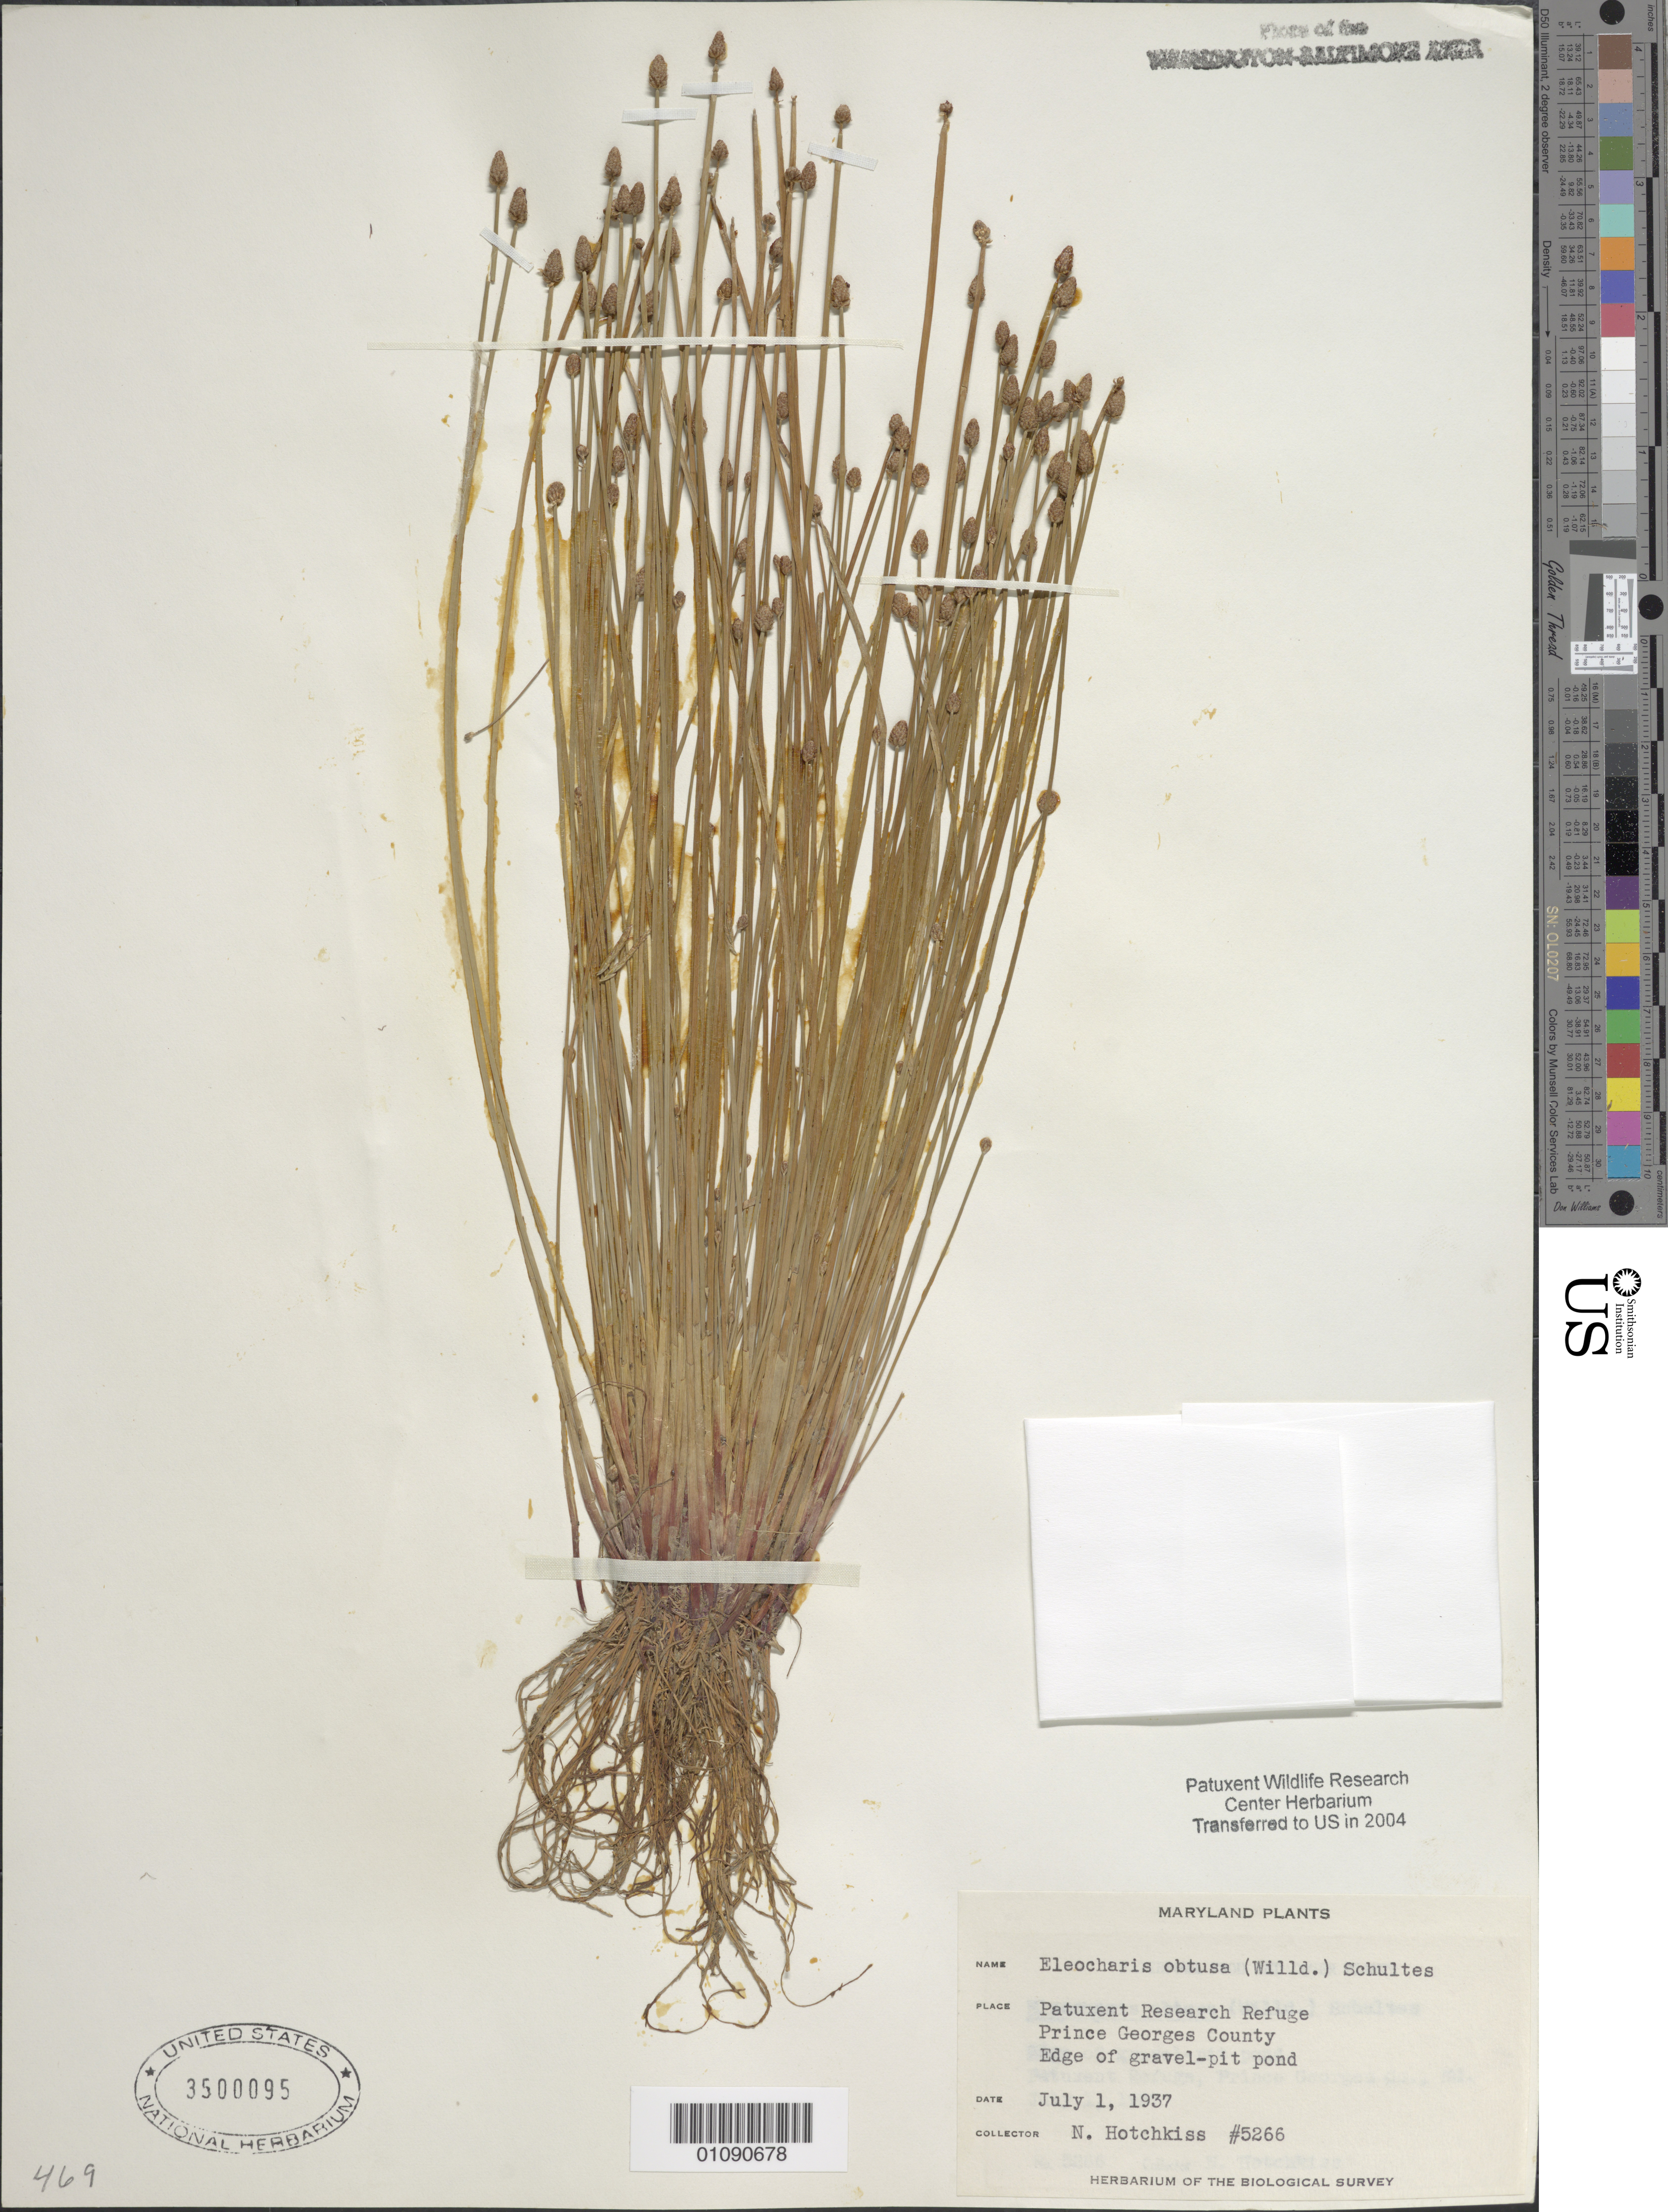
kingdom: Plantae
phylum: Tracheophyta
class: Liliopsida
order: Poales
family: Cyperaceae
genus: Eleocharis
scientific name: Eleocharis obtusa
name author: (Willd.) Schult.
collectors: N. Hotchkiss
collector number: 5266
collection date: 1937-07-01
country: United States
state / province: Maryland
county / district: Prince George's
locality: Patuxent Wildlife Refuge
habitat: Edge of gravel-pit pond.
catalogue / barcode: US 3500095